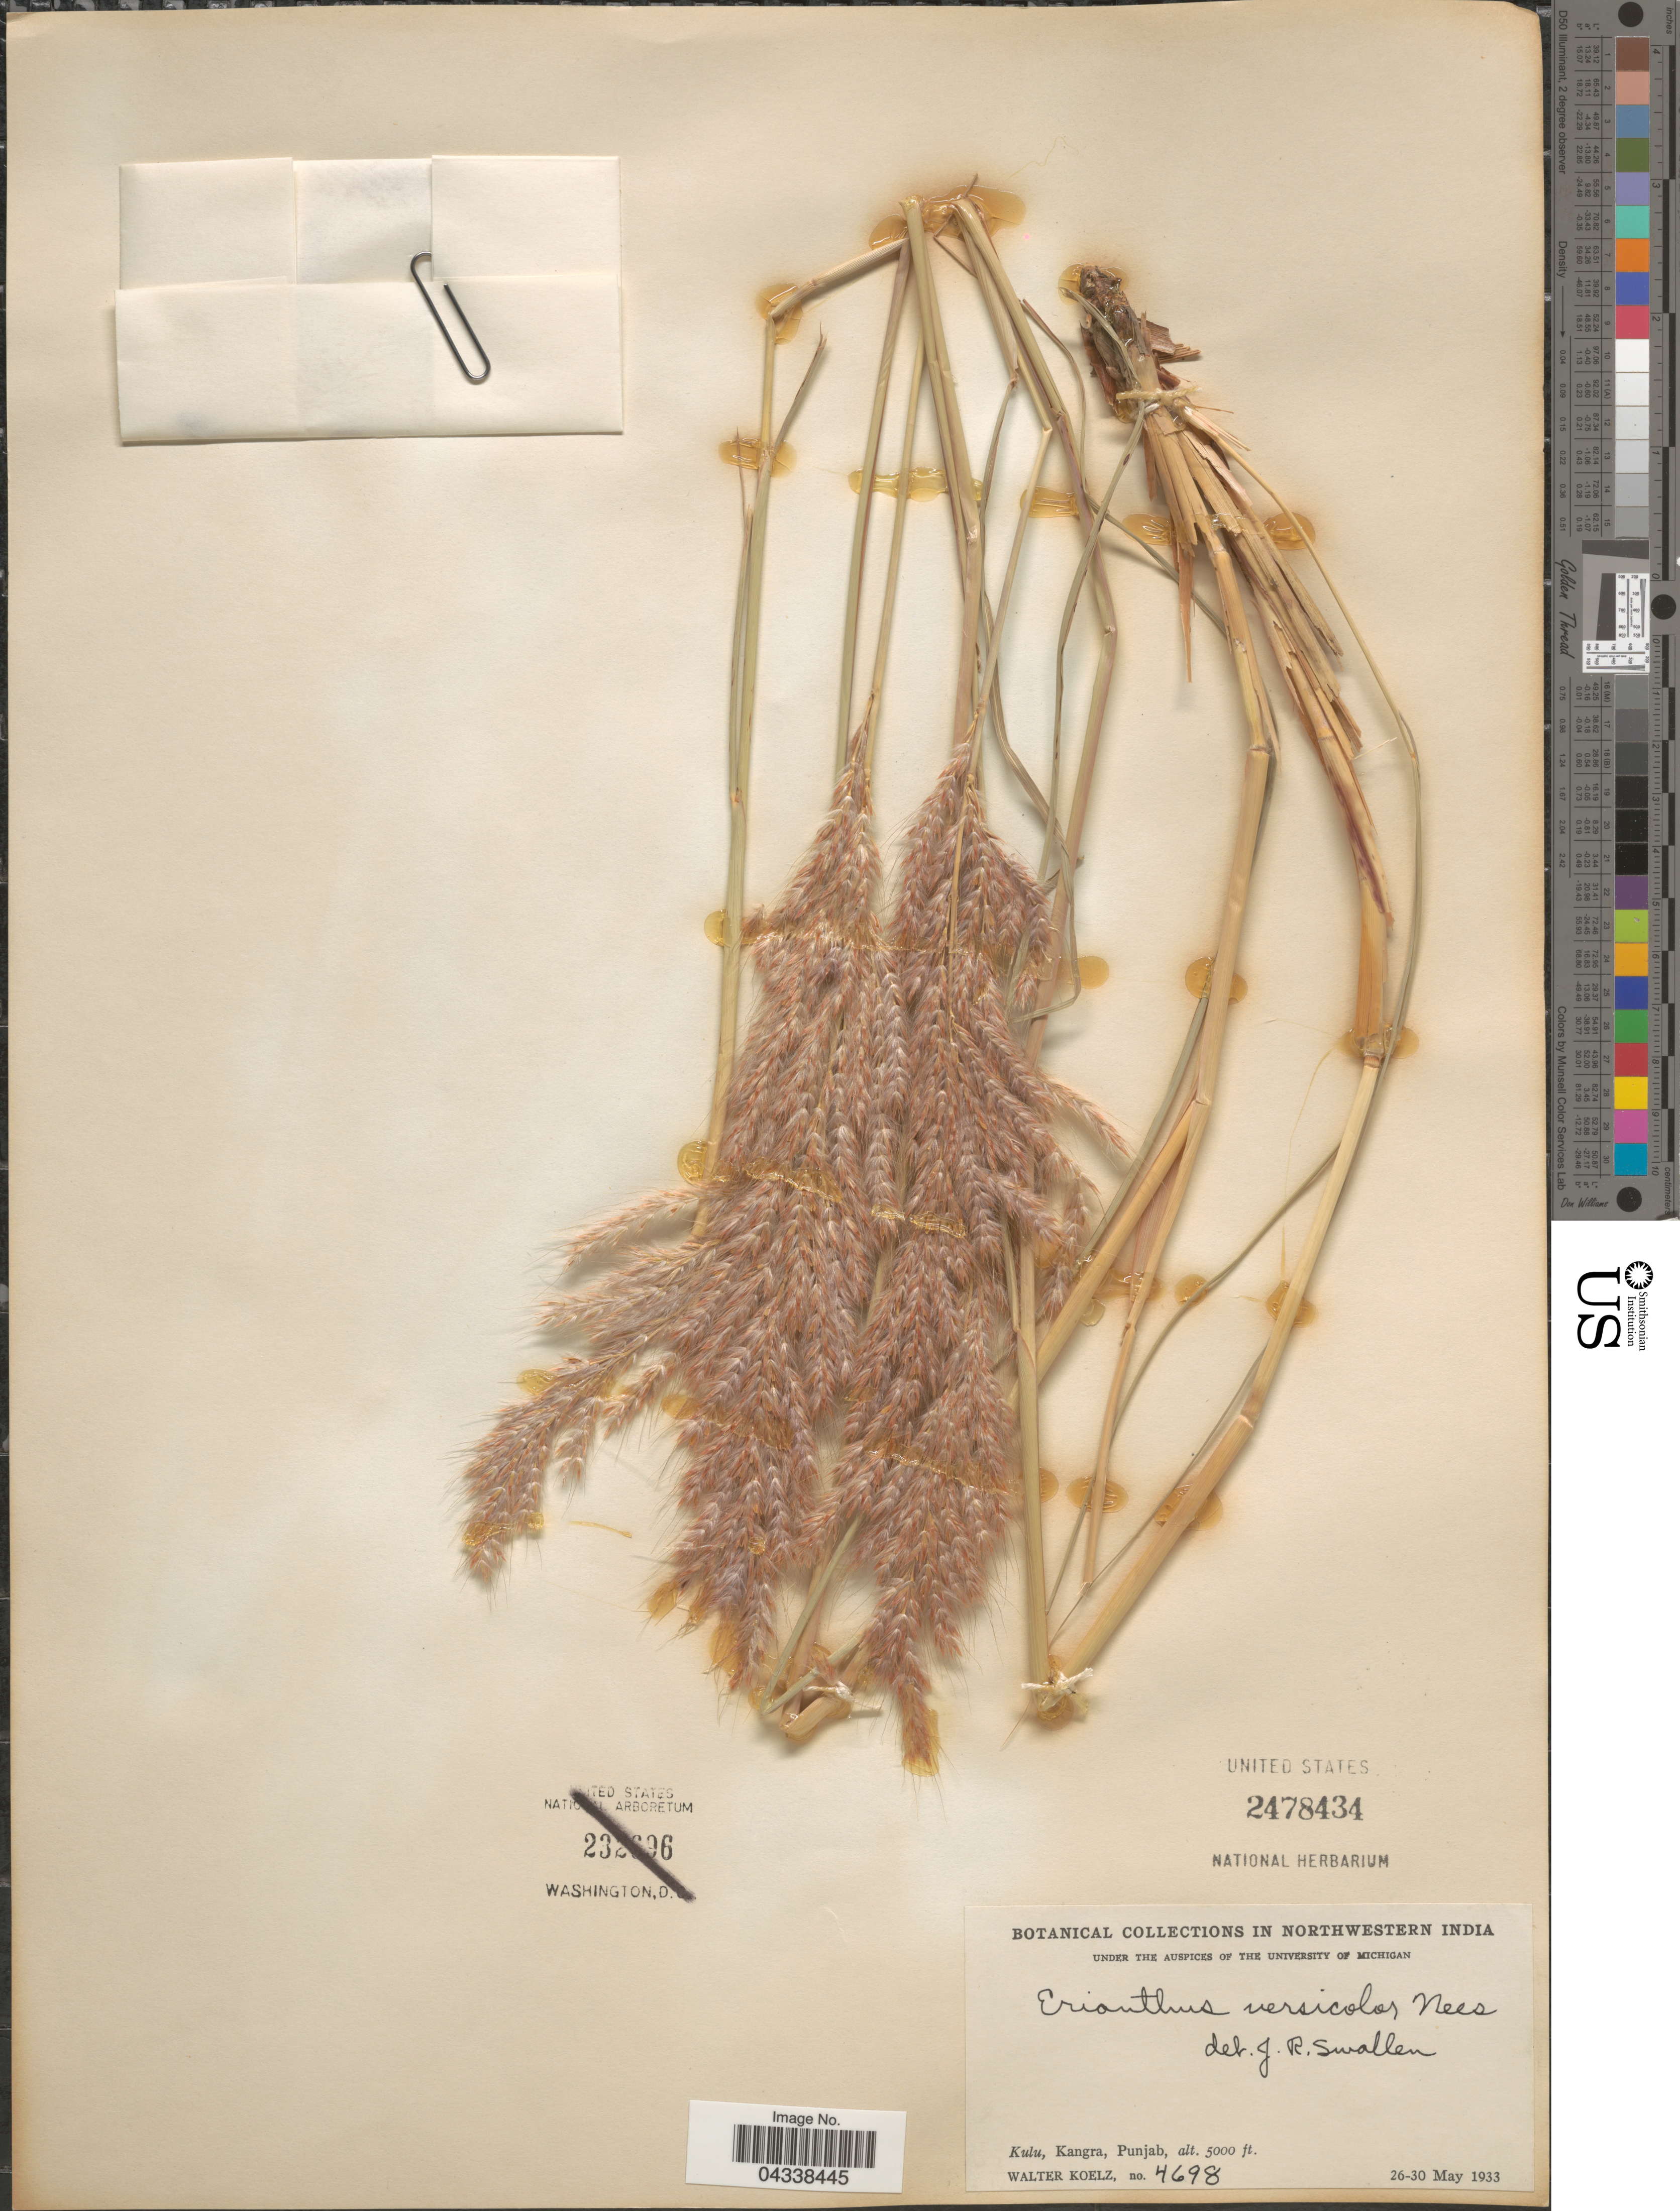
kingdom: Plantae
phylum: Tracheophyta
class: Liliopsida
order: Poales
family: Poaceae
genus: Saccharum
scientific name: Saccharum rufipilum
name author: Steud.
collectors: W. N. Koelz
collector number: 4698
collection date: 1933-05-26/1933-05-30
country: India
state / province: Punjab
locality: Northwestern India. Kulu, Kangra.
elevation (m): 1524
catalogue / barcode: US 2478434